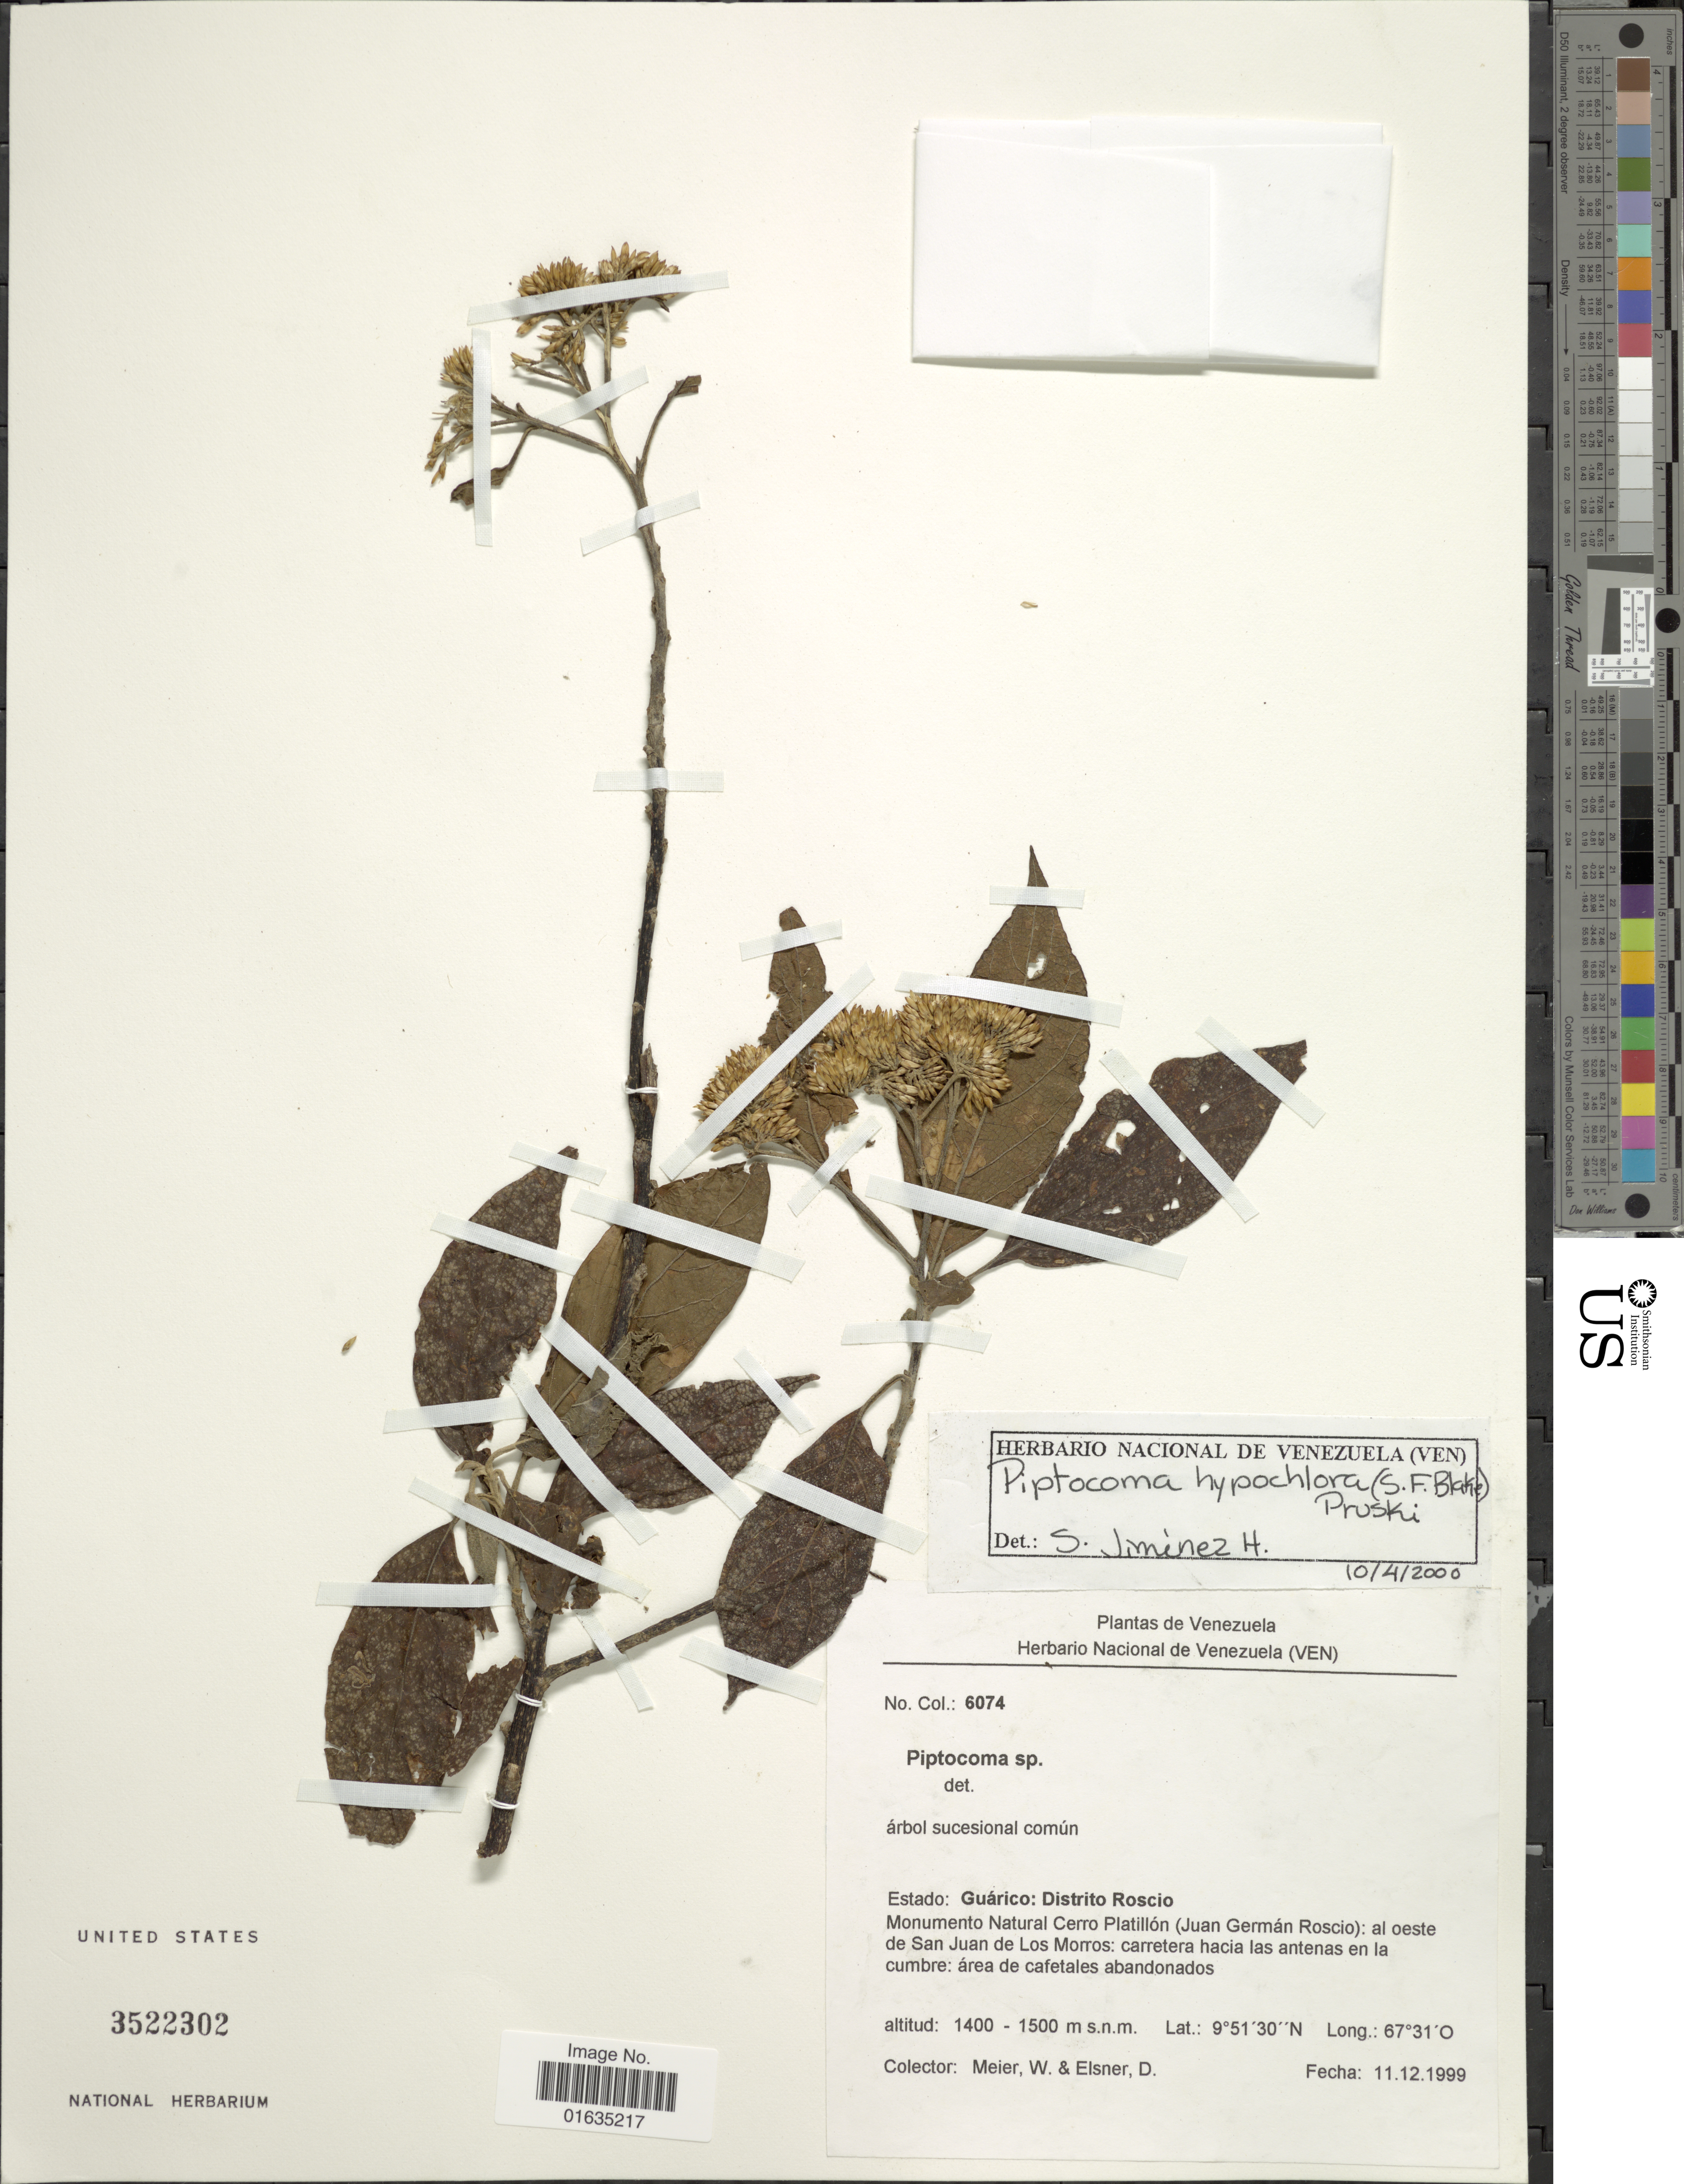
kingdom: Plantae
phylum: Tracheophyta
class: Magnoliopsida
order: Asterales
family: Asteraceae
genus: Piptocoma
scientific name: Piptocoma hypochlora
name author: (S.F. Blake) Pruski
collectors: W. Meier & D. Elsner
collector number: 6074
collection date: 1999-12-11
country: Venezuela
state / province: Guárico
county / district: Juan Germán Roscio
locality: Estado Guarico, Distrito Roscio, Monumento Natural Cerro Platillon (Juan German Roscio), al oeste de San Juan de Los Morros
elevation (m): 1400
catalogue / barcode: US 3522302